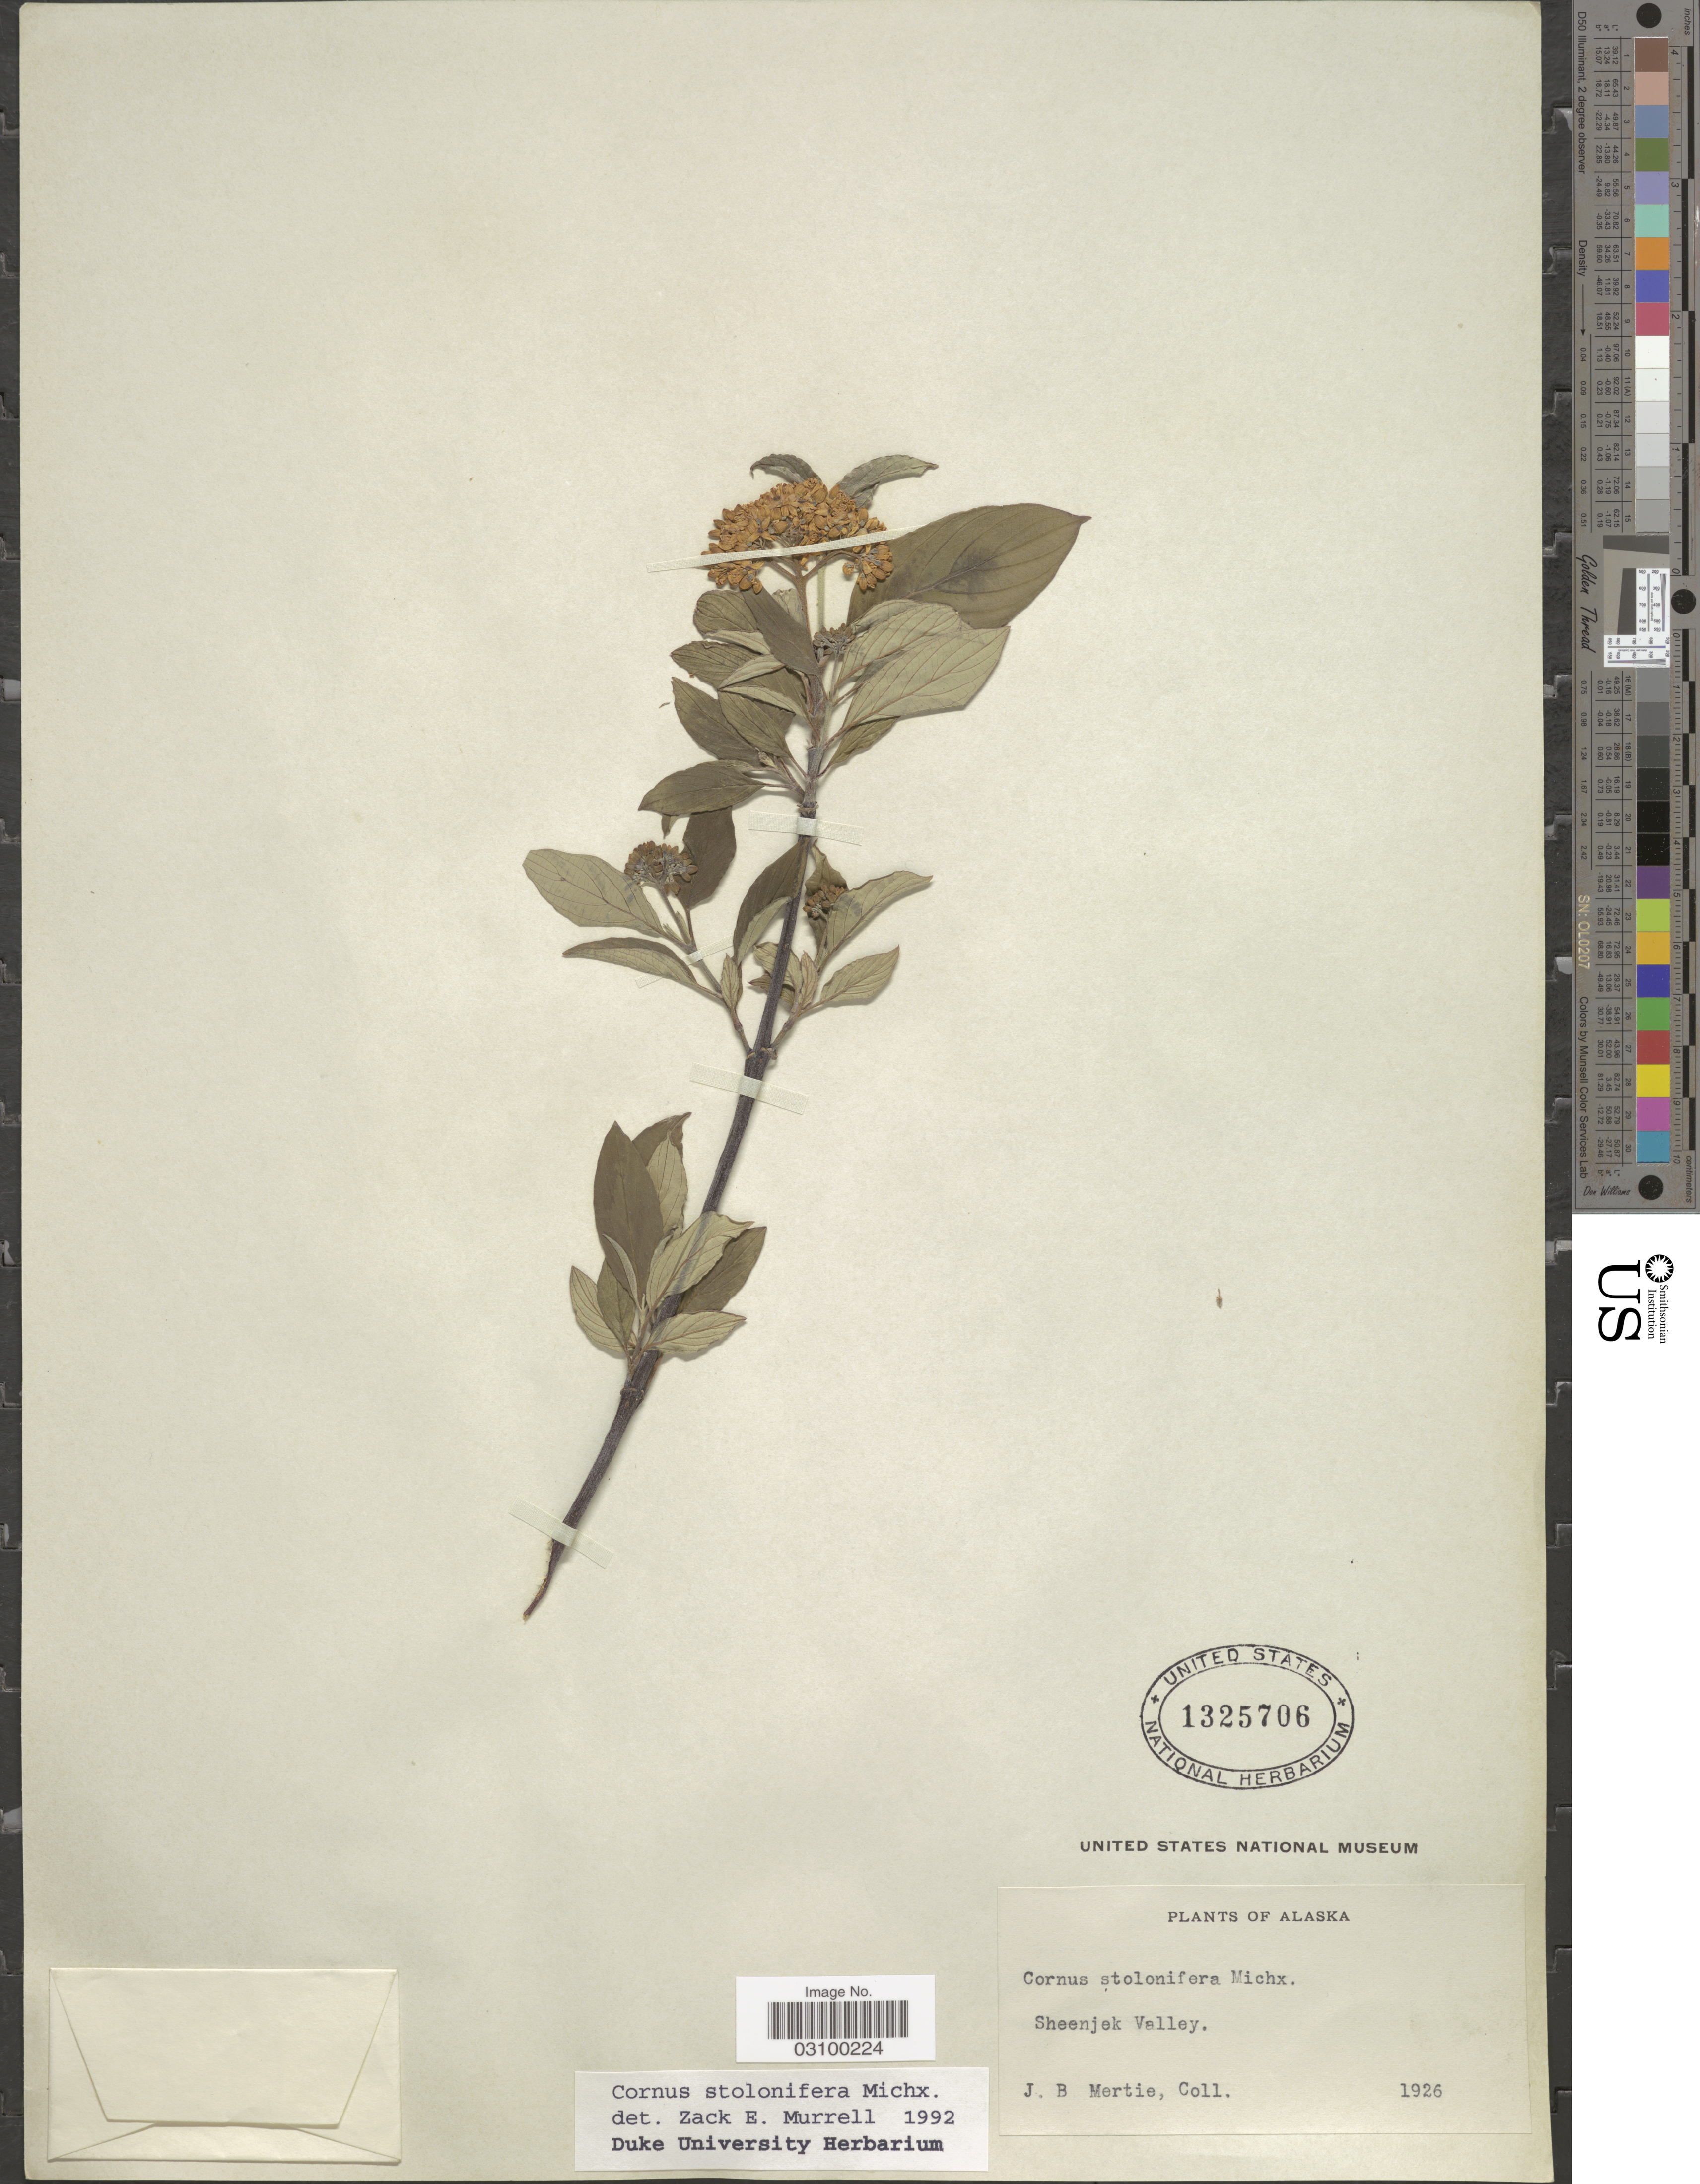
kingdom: Plantae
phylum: Tracheophyta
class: Magnoliopsida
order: Cornales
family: Cornaceae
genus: Cornus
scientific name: Cornus sericea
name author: L.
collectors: J. Mertie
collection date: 1926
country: United States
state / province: Alaska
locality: Sheenjek Valley.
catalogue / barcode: US 1325706